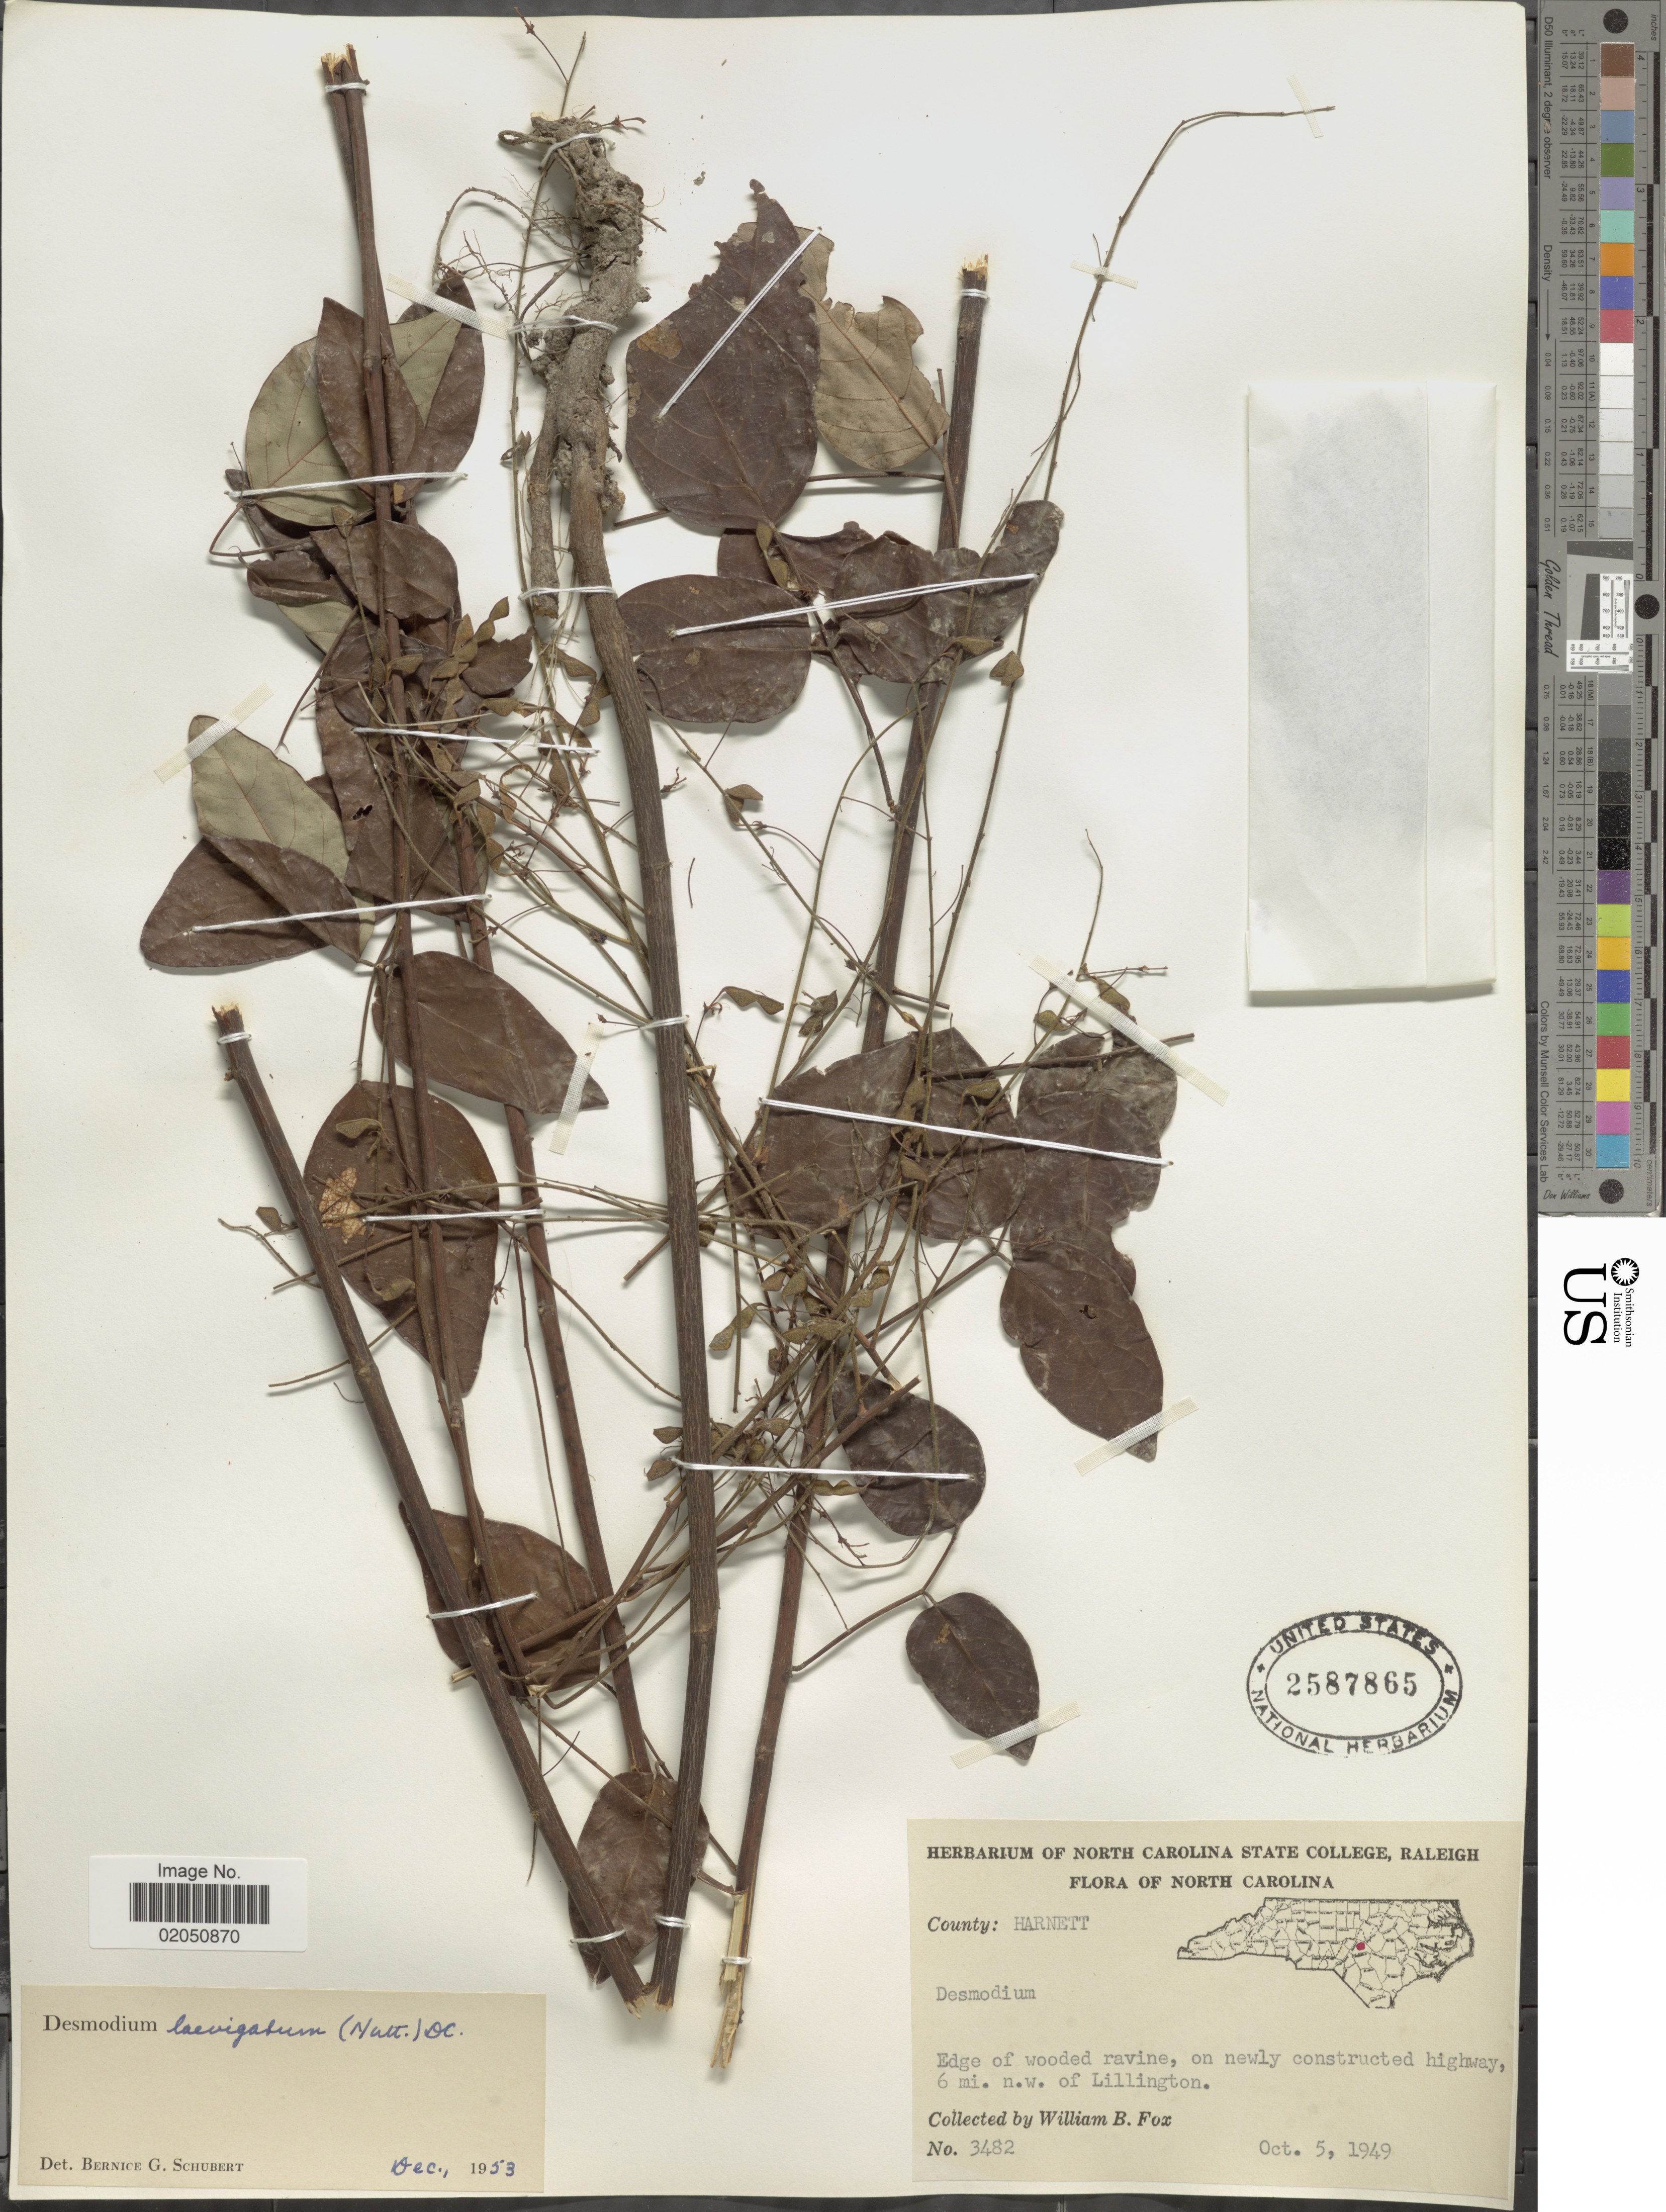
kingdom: Plantae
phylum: Tracheophyta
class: Magnoliopsida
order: Fabales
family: Fabaceae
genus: Desmodium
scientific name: Desmodium laevigatum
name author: (Nutt.) DC.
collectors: W. B. Fox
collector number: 3482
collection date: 1949-10-05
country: United States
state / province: North Carolina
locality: County: Harnett, Edge of wooded ravine, on newly constructed highway, 6 mi n.w. of Lillington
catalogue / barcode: US 2587865